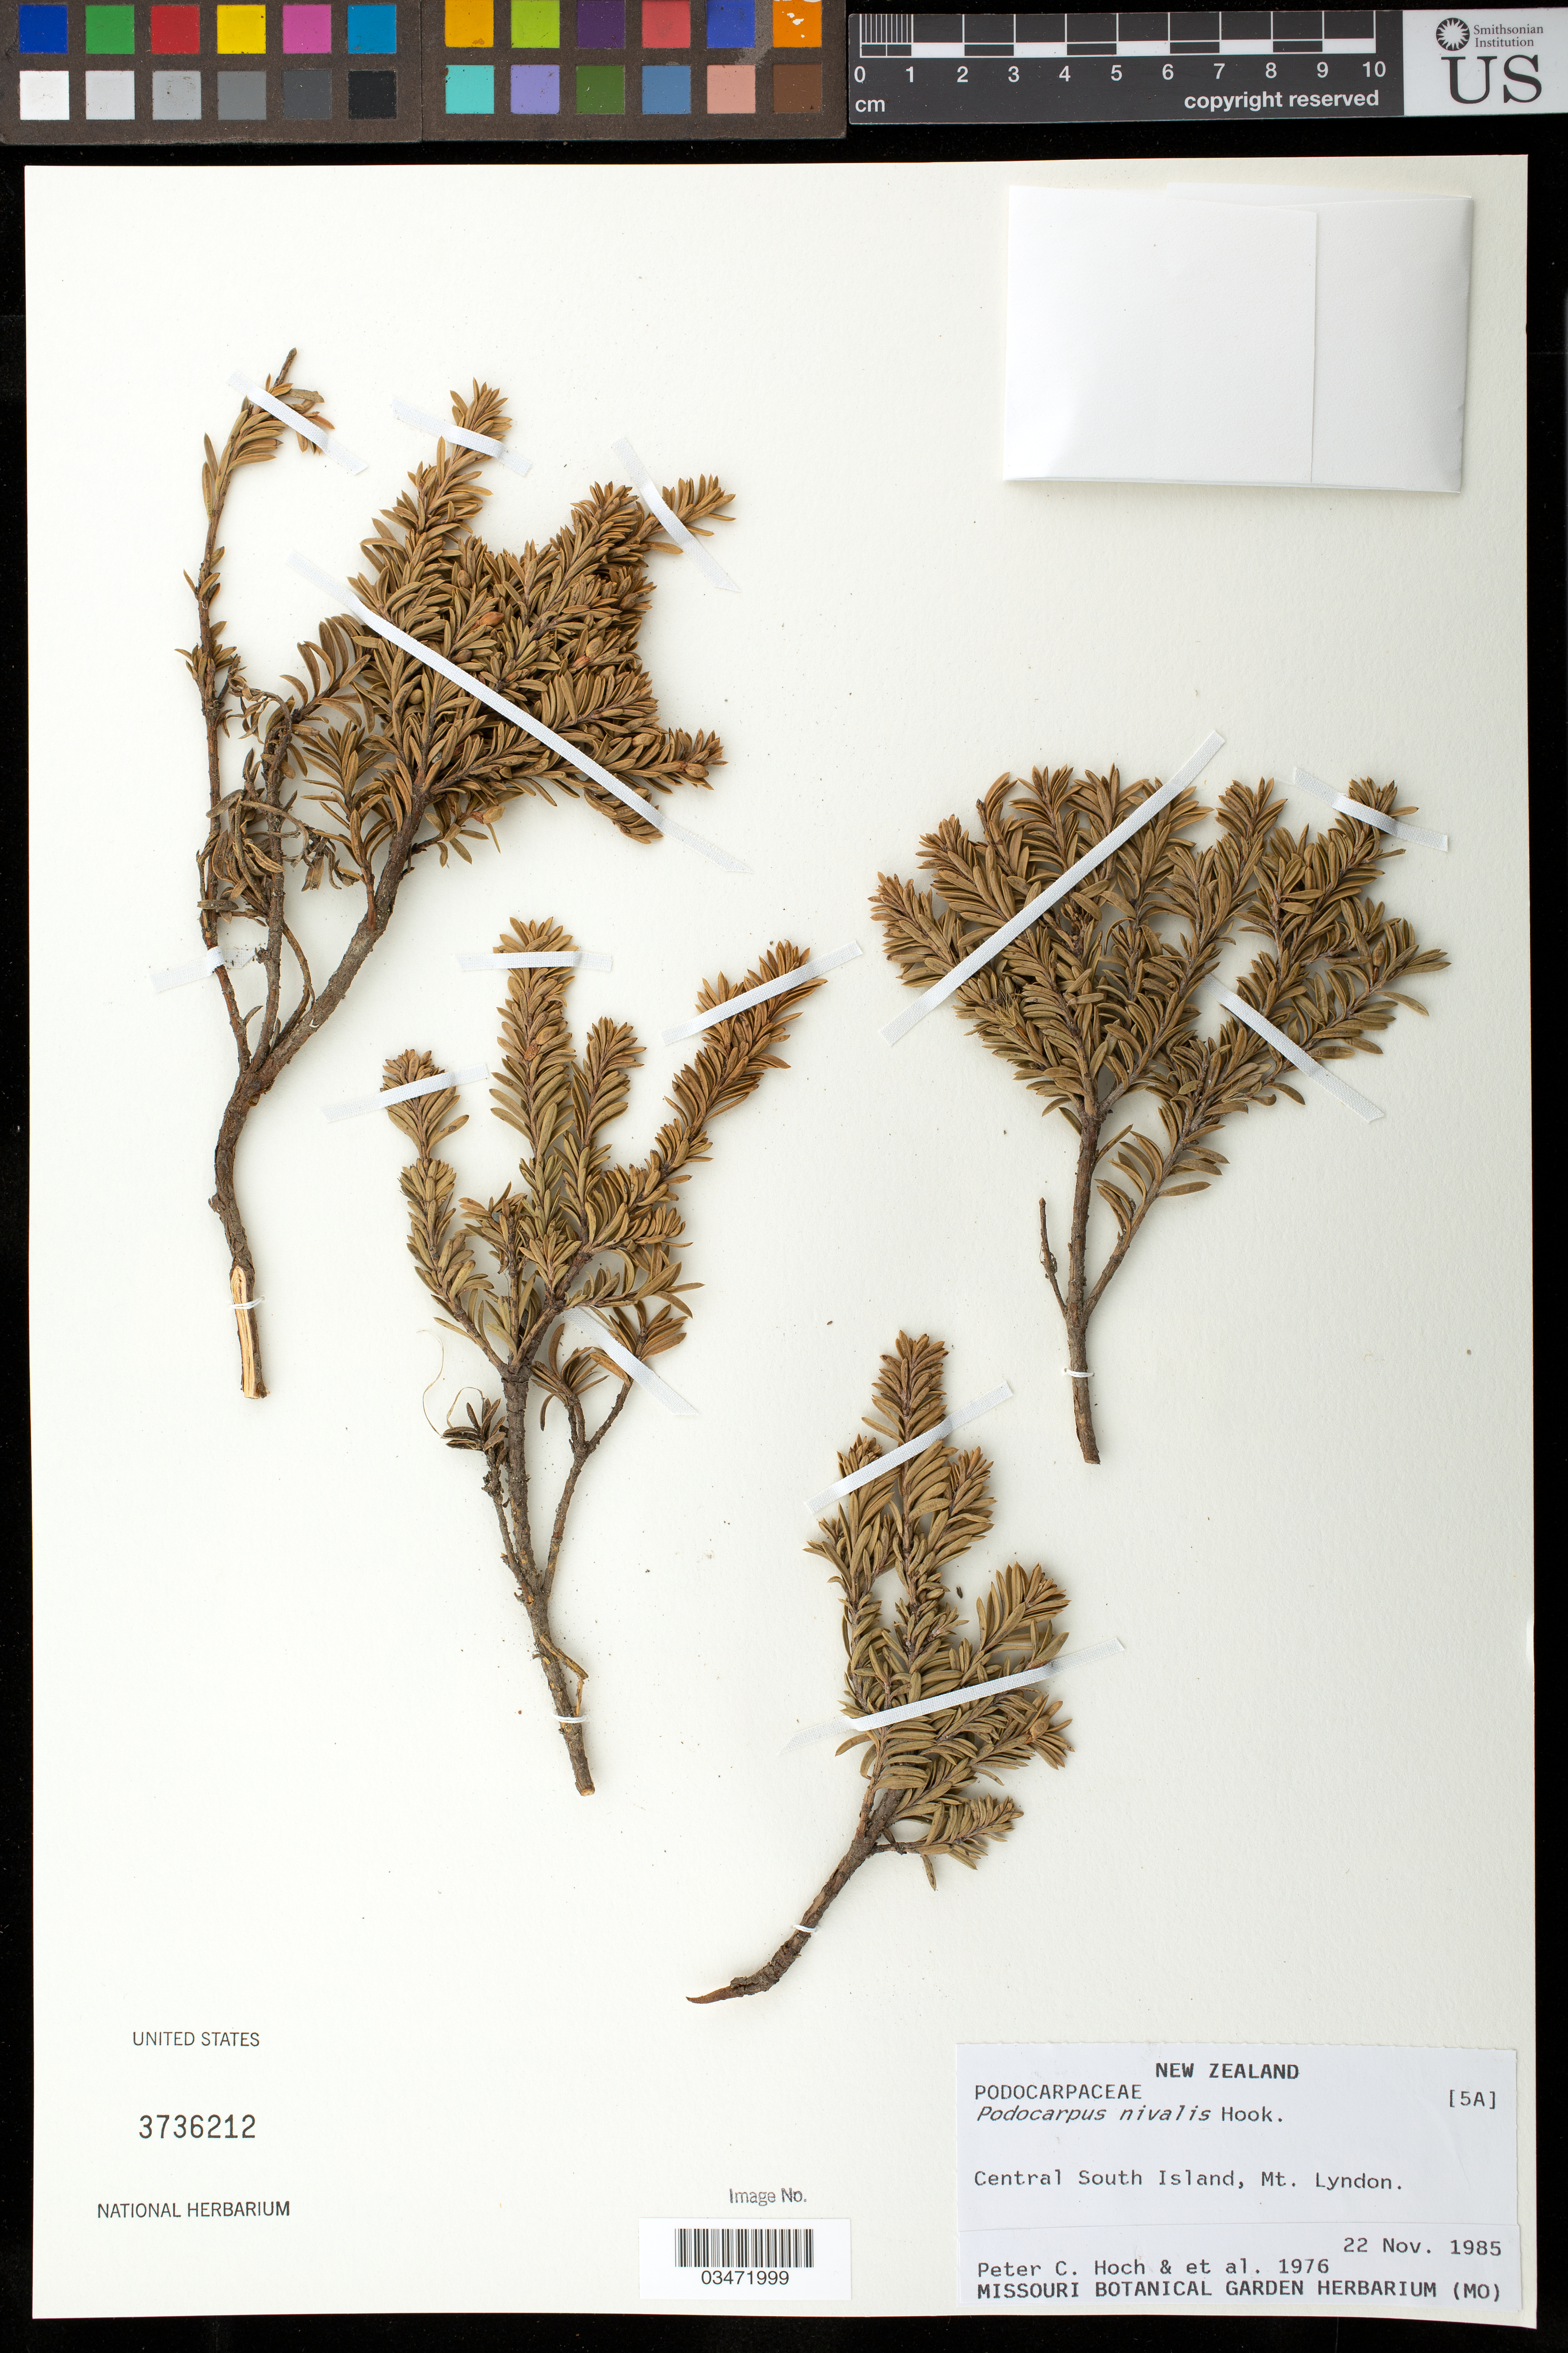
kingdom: Plantae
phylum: Tracheophyta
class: Pinopsida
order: Pinales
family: Podocarpaceae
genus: Podocarpus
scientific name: Podocarpus nivalis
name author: Hook.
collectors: P. C. Hoch et al.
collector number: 1976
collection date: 1985-11-22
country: New Zealand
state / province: Canterbury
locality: Central South Island, Mt. Lyndon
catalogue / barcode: US 3736212